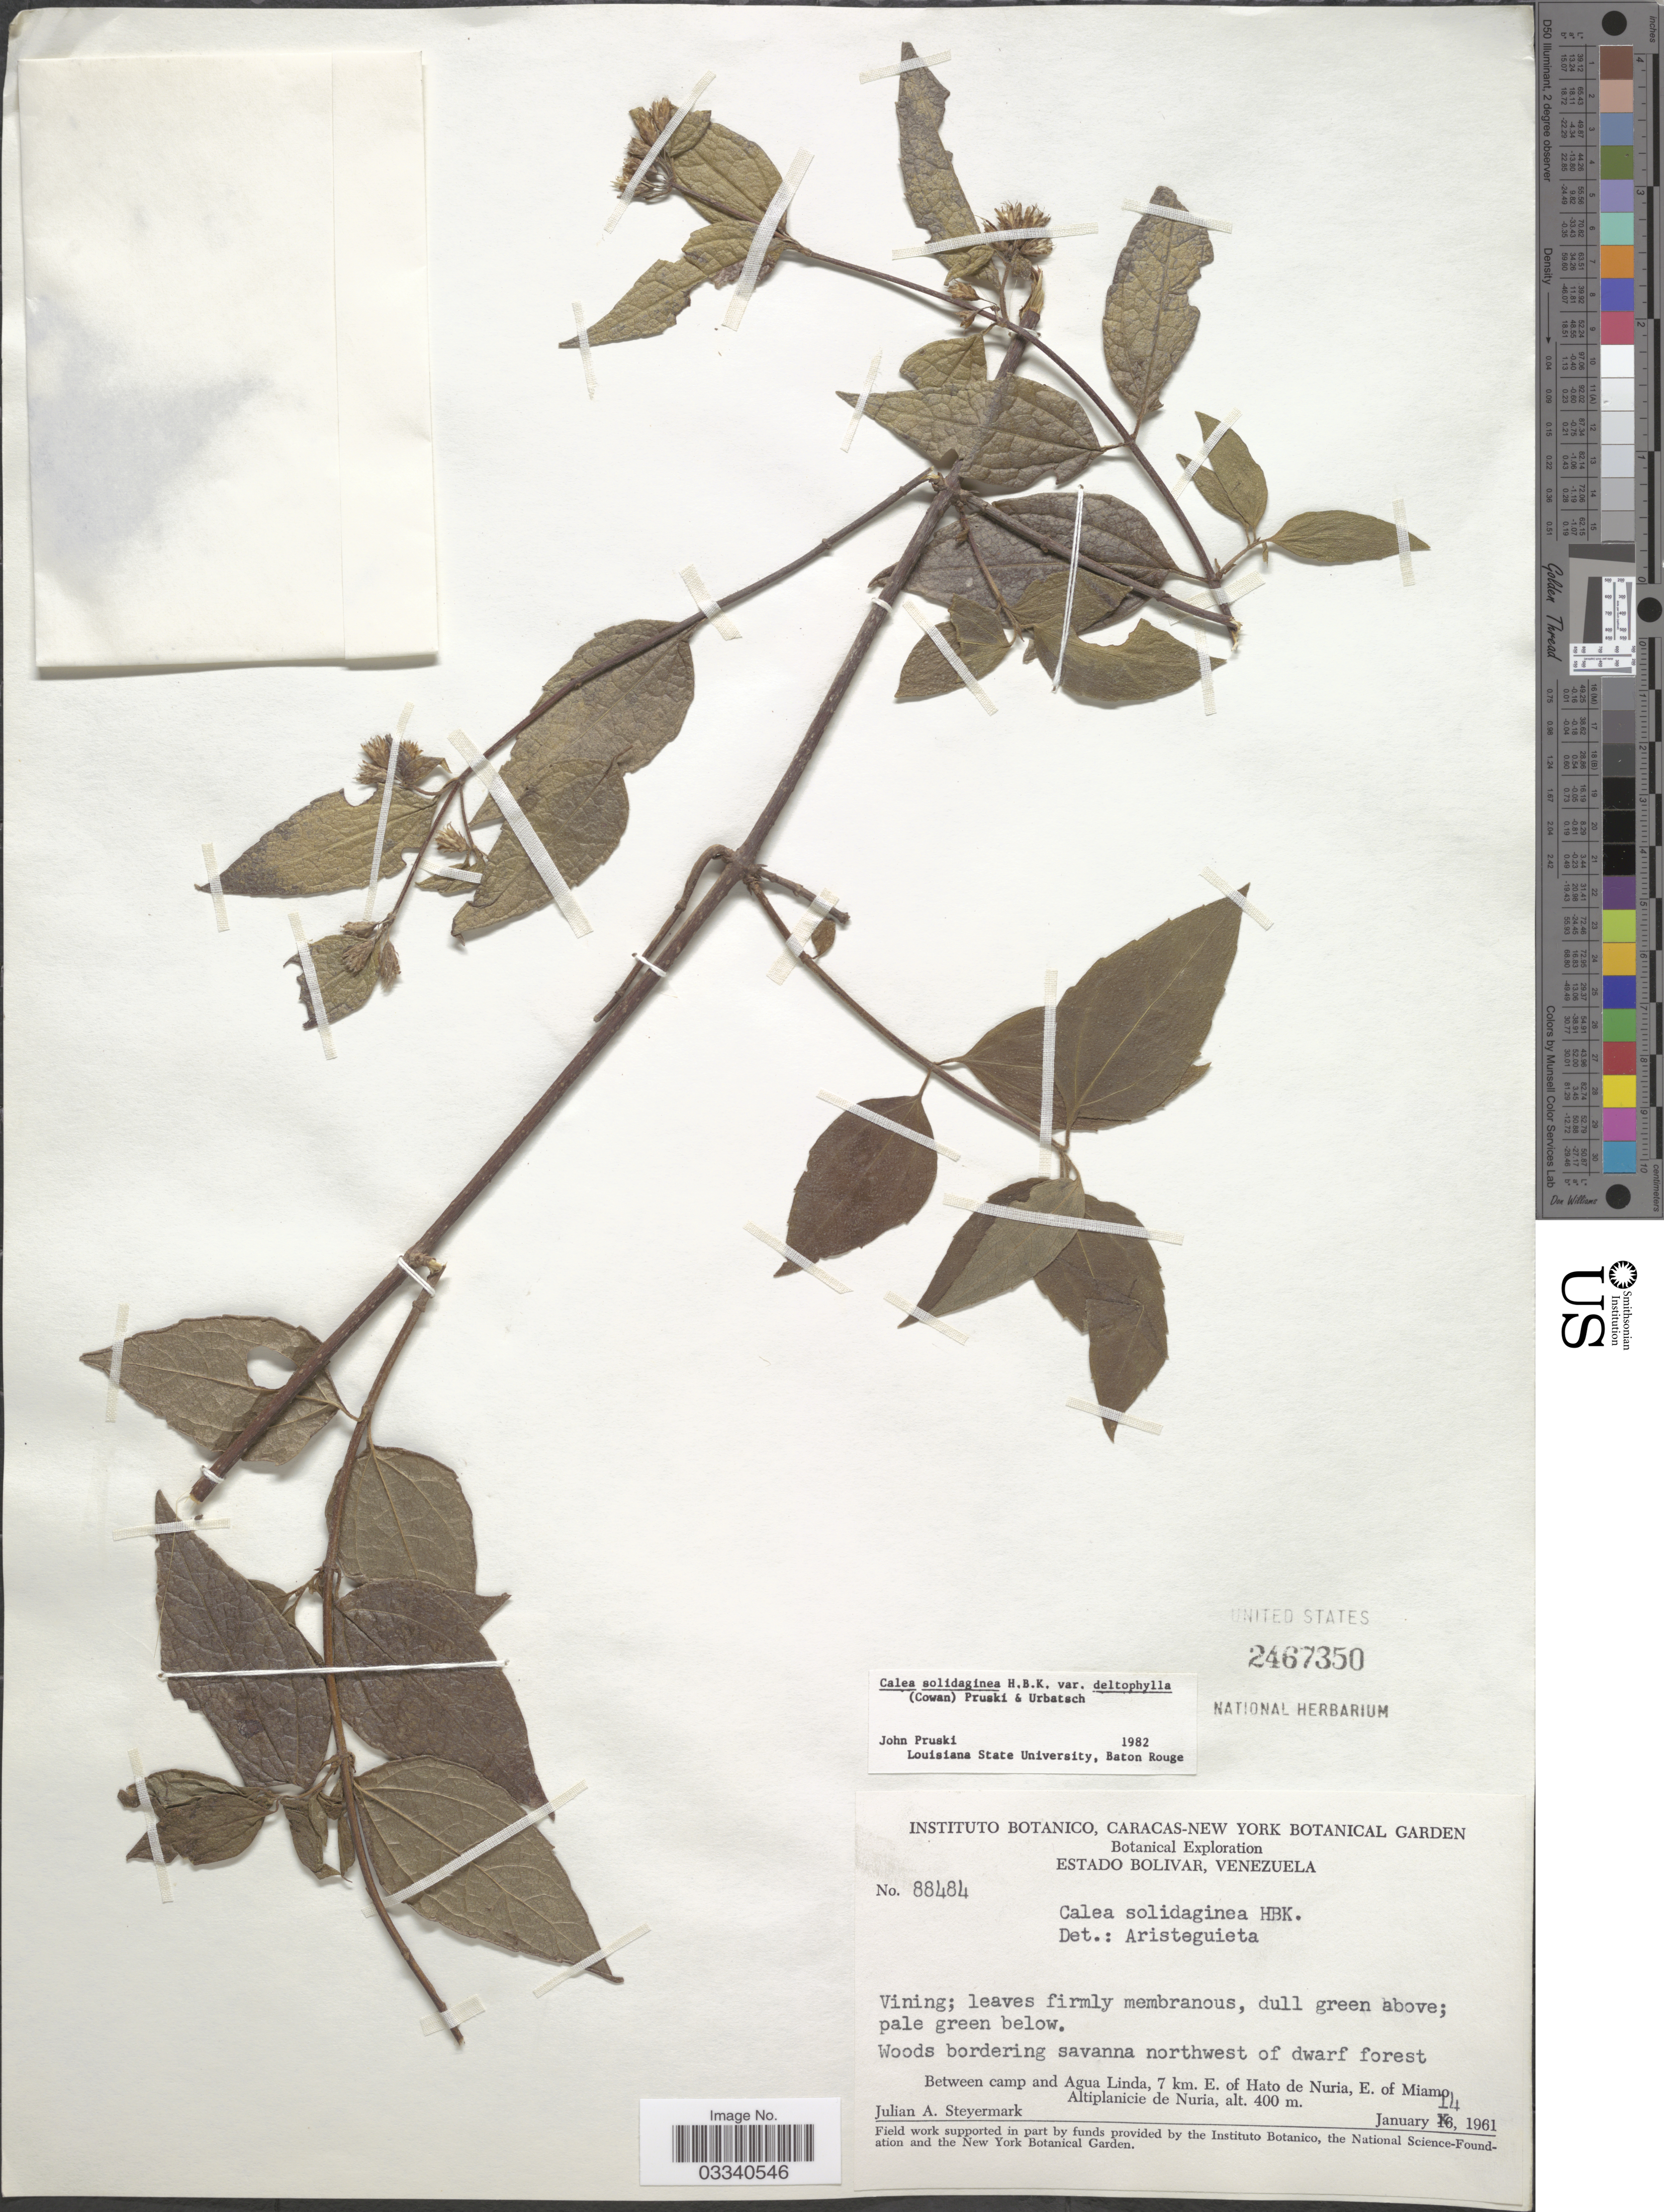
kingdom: Plantae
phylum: Tracheophyta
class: Magnoliopsida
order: Asterales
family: Asteraceae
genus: Calea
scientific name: Calea solidaginea subsp. deltophylla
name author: (R.S. Cowan) Pruski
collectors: J. Steyermark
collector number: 88484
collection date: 1961-01-14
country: Venezuela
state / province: Bolivar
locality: Woods bordering savanna northwest of dwarf forest. Between camp and Agua Linda, 7 km. E. of Hato de Nuria, E. of Miamo. Altiplanicie de Nuria.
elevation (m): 400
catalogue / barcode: US 2467350